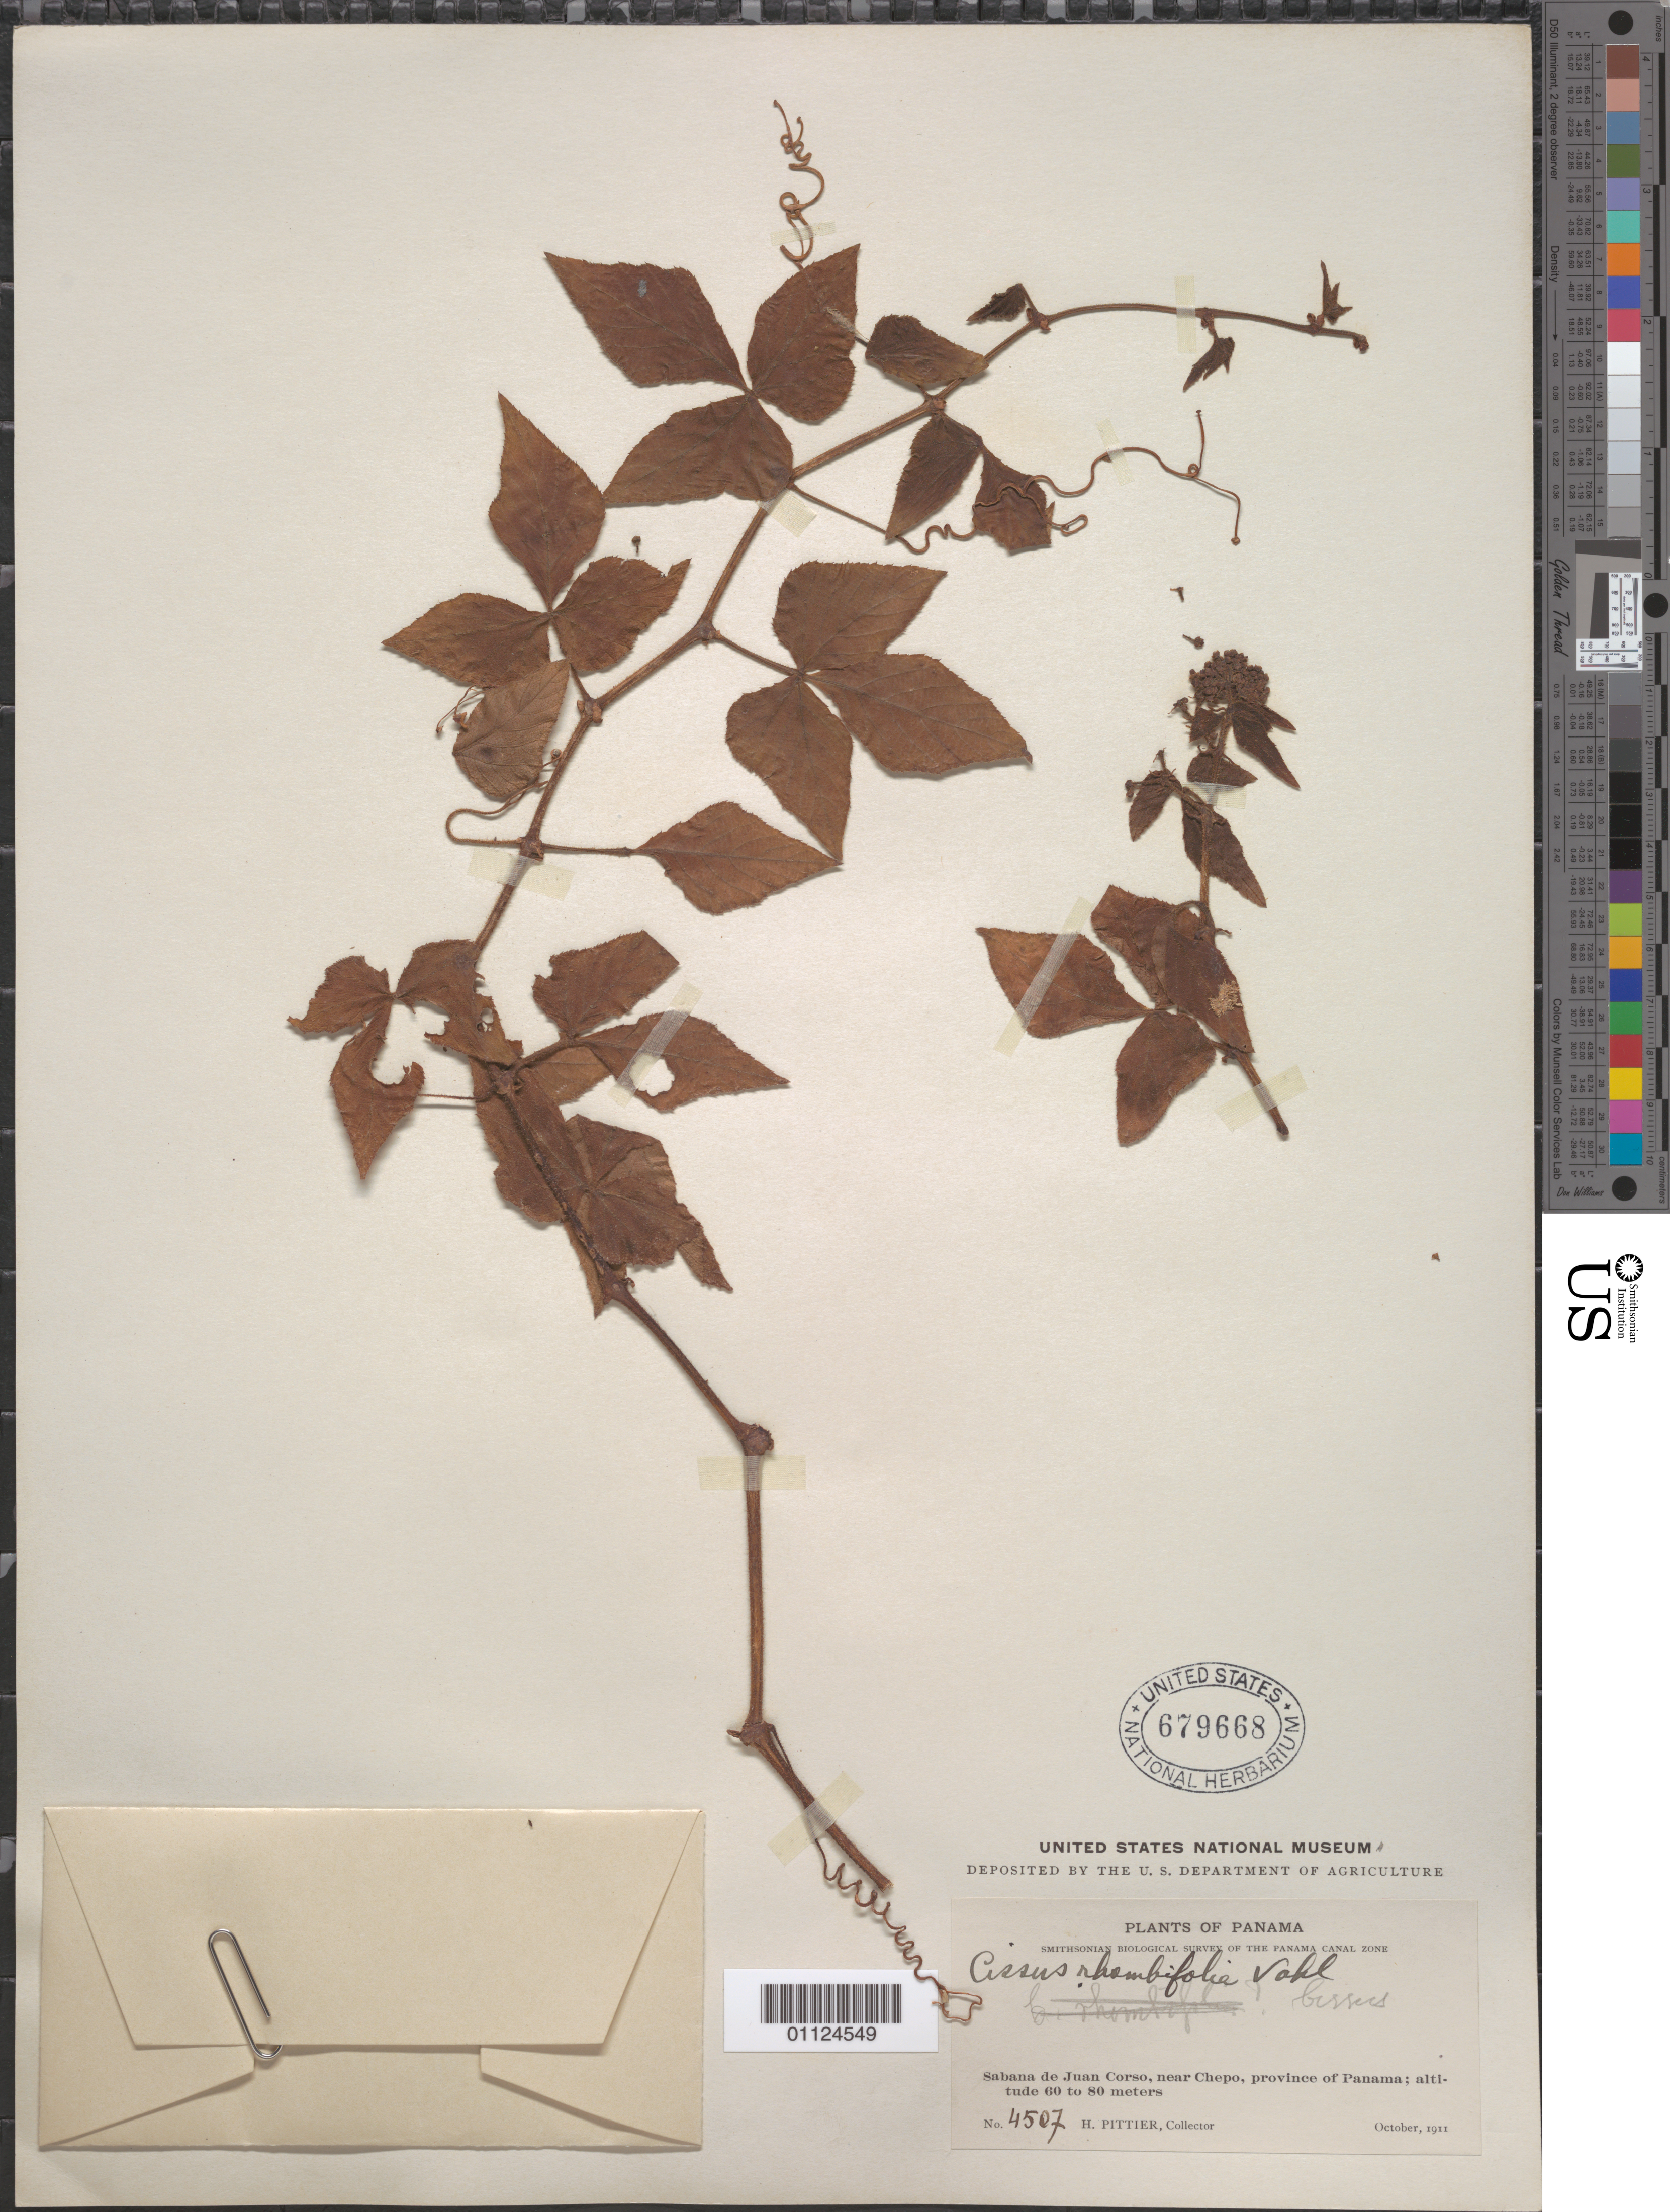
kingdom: Plantae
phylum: Tracheophyta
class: Magnoliopsida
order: Vitales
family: Vitaceae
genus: Cissus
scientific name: Cissus rhombifolia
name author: Vahl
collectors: H. F. Pittier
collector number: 4507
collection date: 1911-10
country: Panama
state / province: Panamá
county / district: Canal Zone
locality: Sabana de Juan Corso, near Chepo, province of Panama.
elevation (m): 60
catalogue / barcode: US 679668